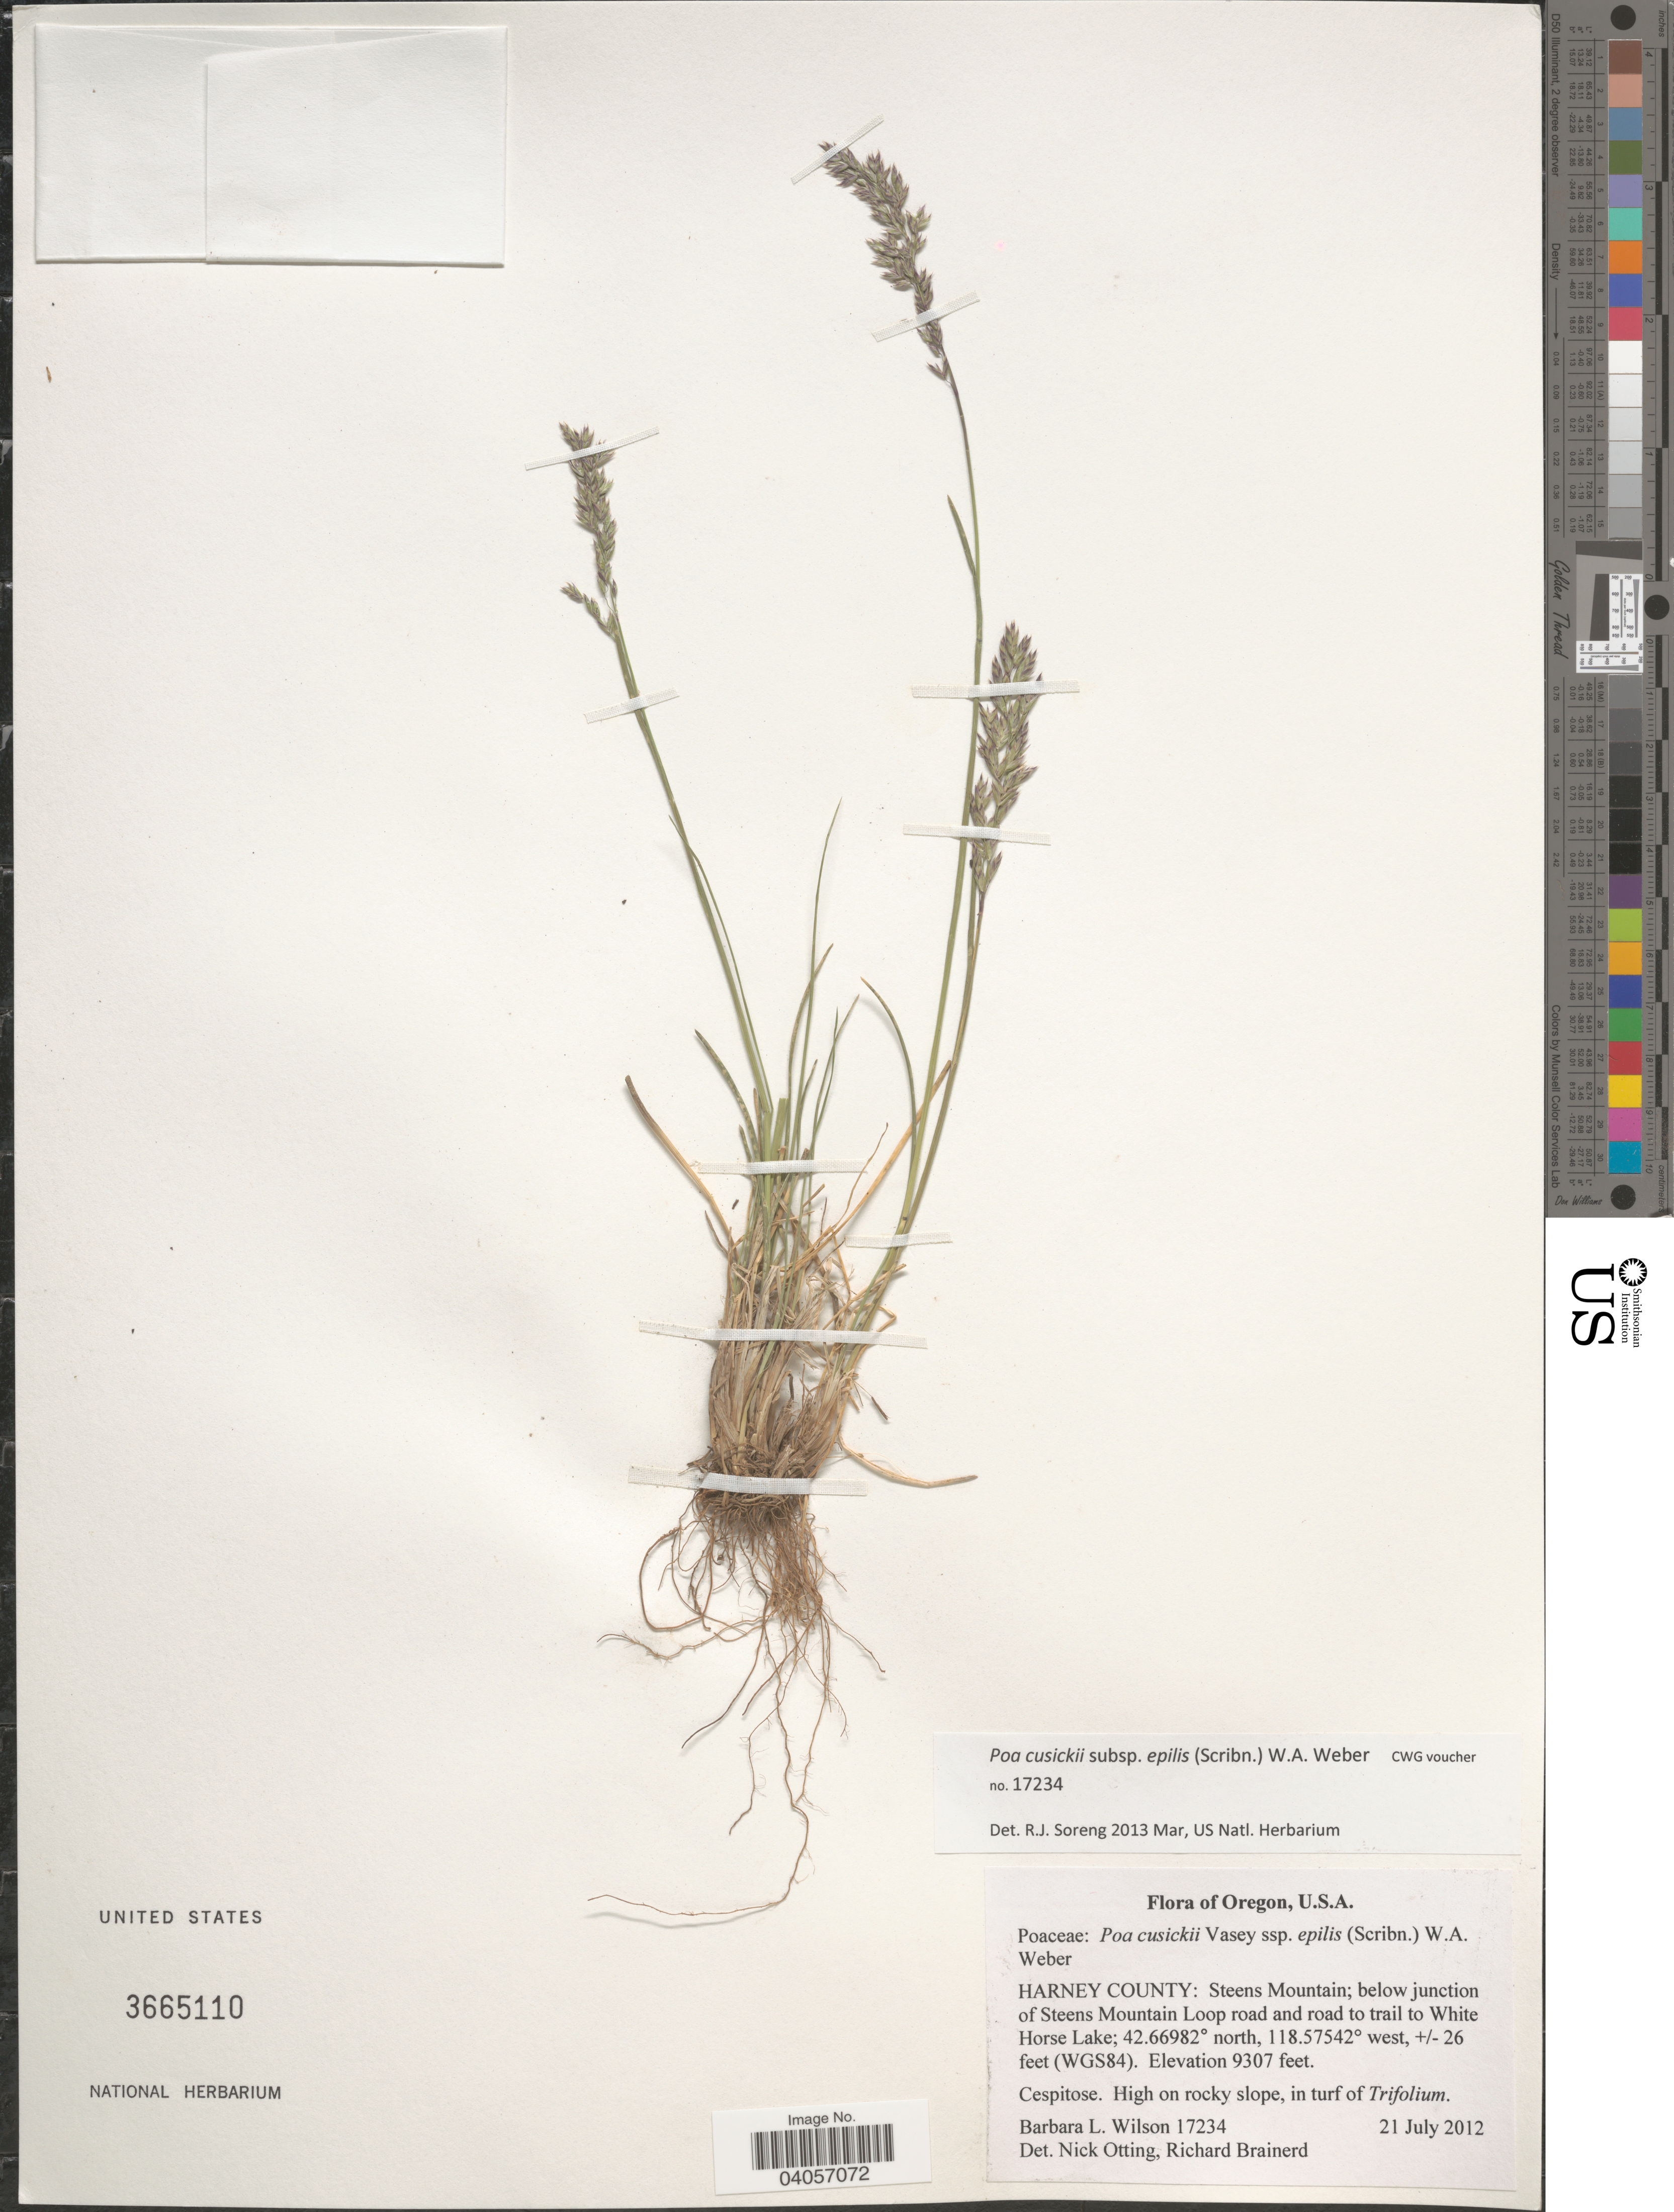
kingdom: Plantae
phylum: Tracheophyta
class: Liliopsida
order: Poales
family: Poaceae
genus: Poa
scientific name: Poa cusickii subsp. pallida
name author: Soreng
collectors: B. L. Wilson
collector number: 17234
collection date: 2012-07-21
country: United States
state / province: Oregon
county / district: Harney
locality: Harney County: Steens Mountain; below junction of Steens Mountain Loop road and road to trail to White Horse Lake. WGS84. high on rocky slope.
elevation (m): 2837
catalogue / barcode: US 3665110